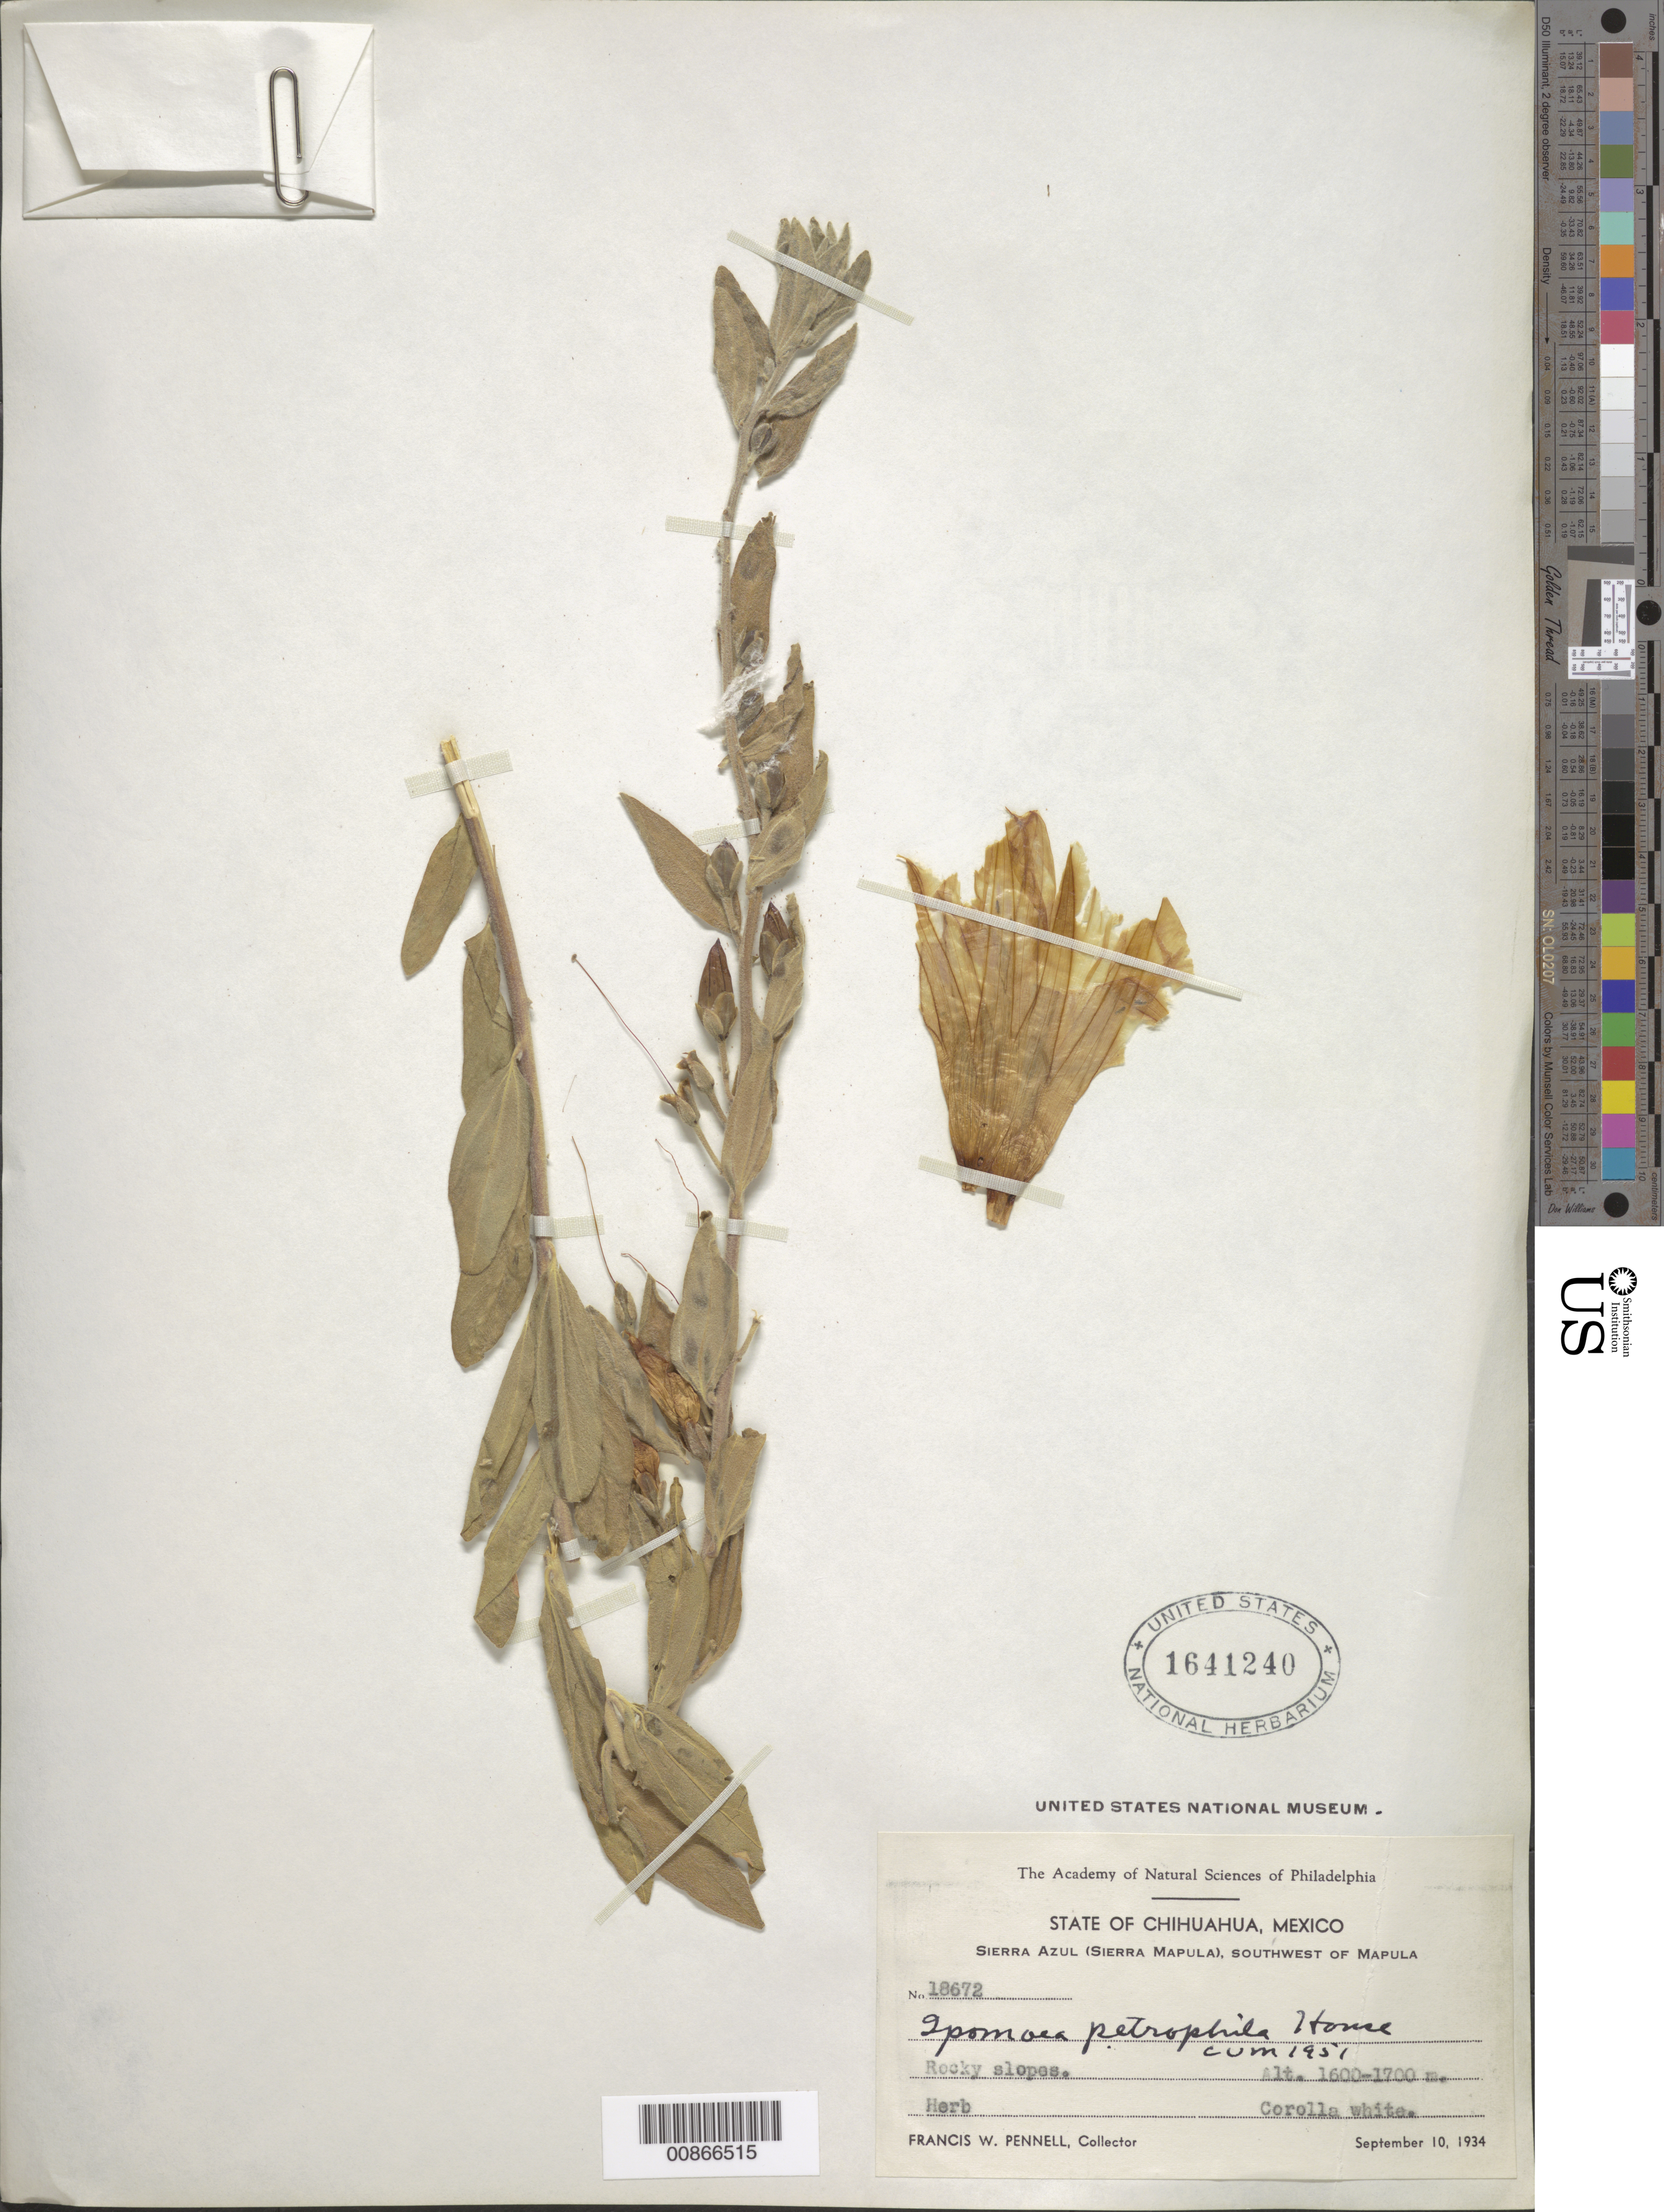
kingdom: Plantae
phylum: Tracheophyta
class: Magnoliopsida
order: Solanales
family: Convolvulaceae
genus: Ipomoea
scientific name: Ipomoea petrophila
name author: House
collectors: F. W. Pennell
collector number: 18672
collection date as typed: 10 Sep 1934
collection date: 1934-09-10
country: Mexico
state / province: Chihuahua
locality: Sierra Azul (Sierra Mapula) Southwest of Mapula.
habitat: Rocky slopes.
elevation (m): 1700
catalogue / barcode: US 1641240